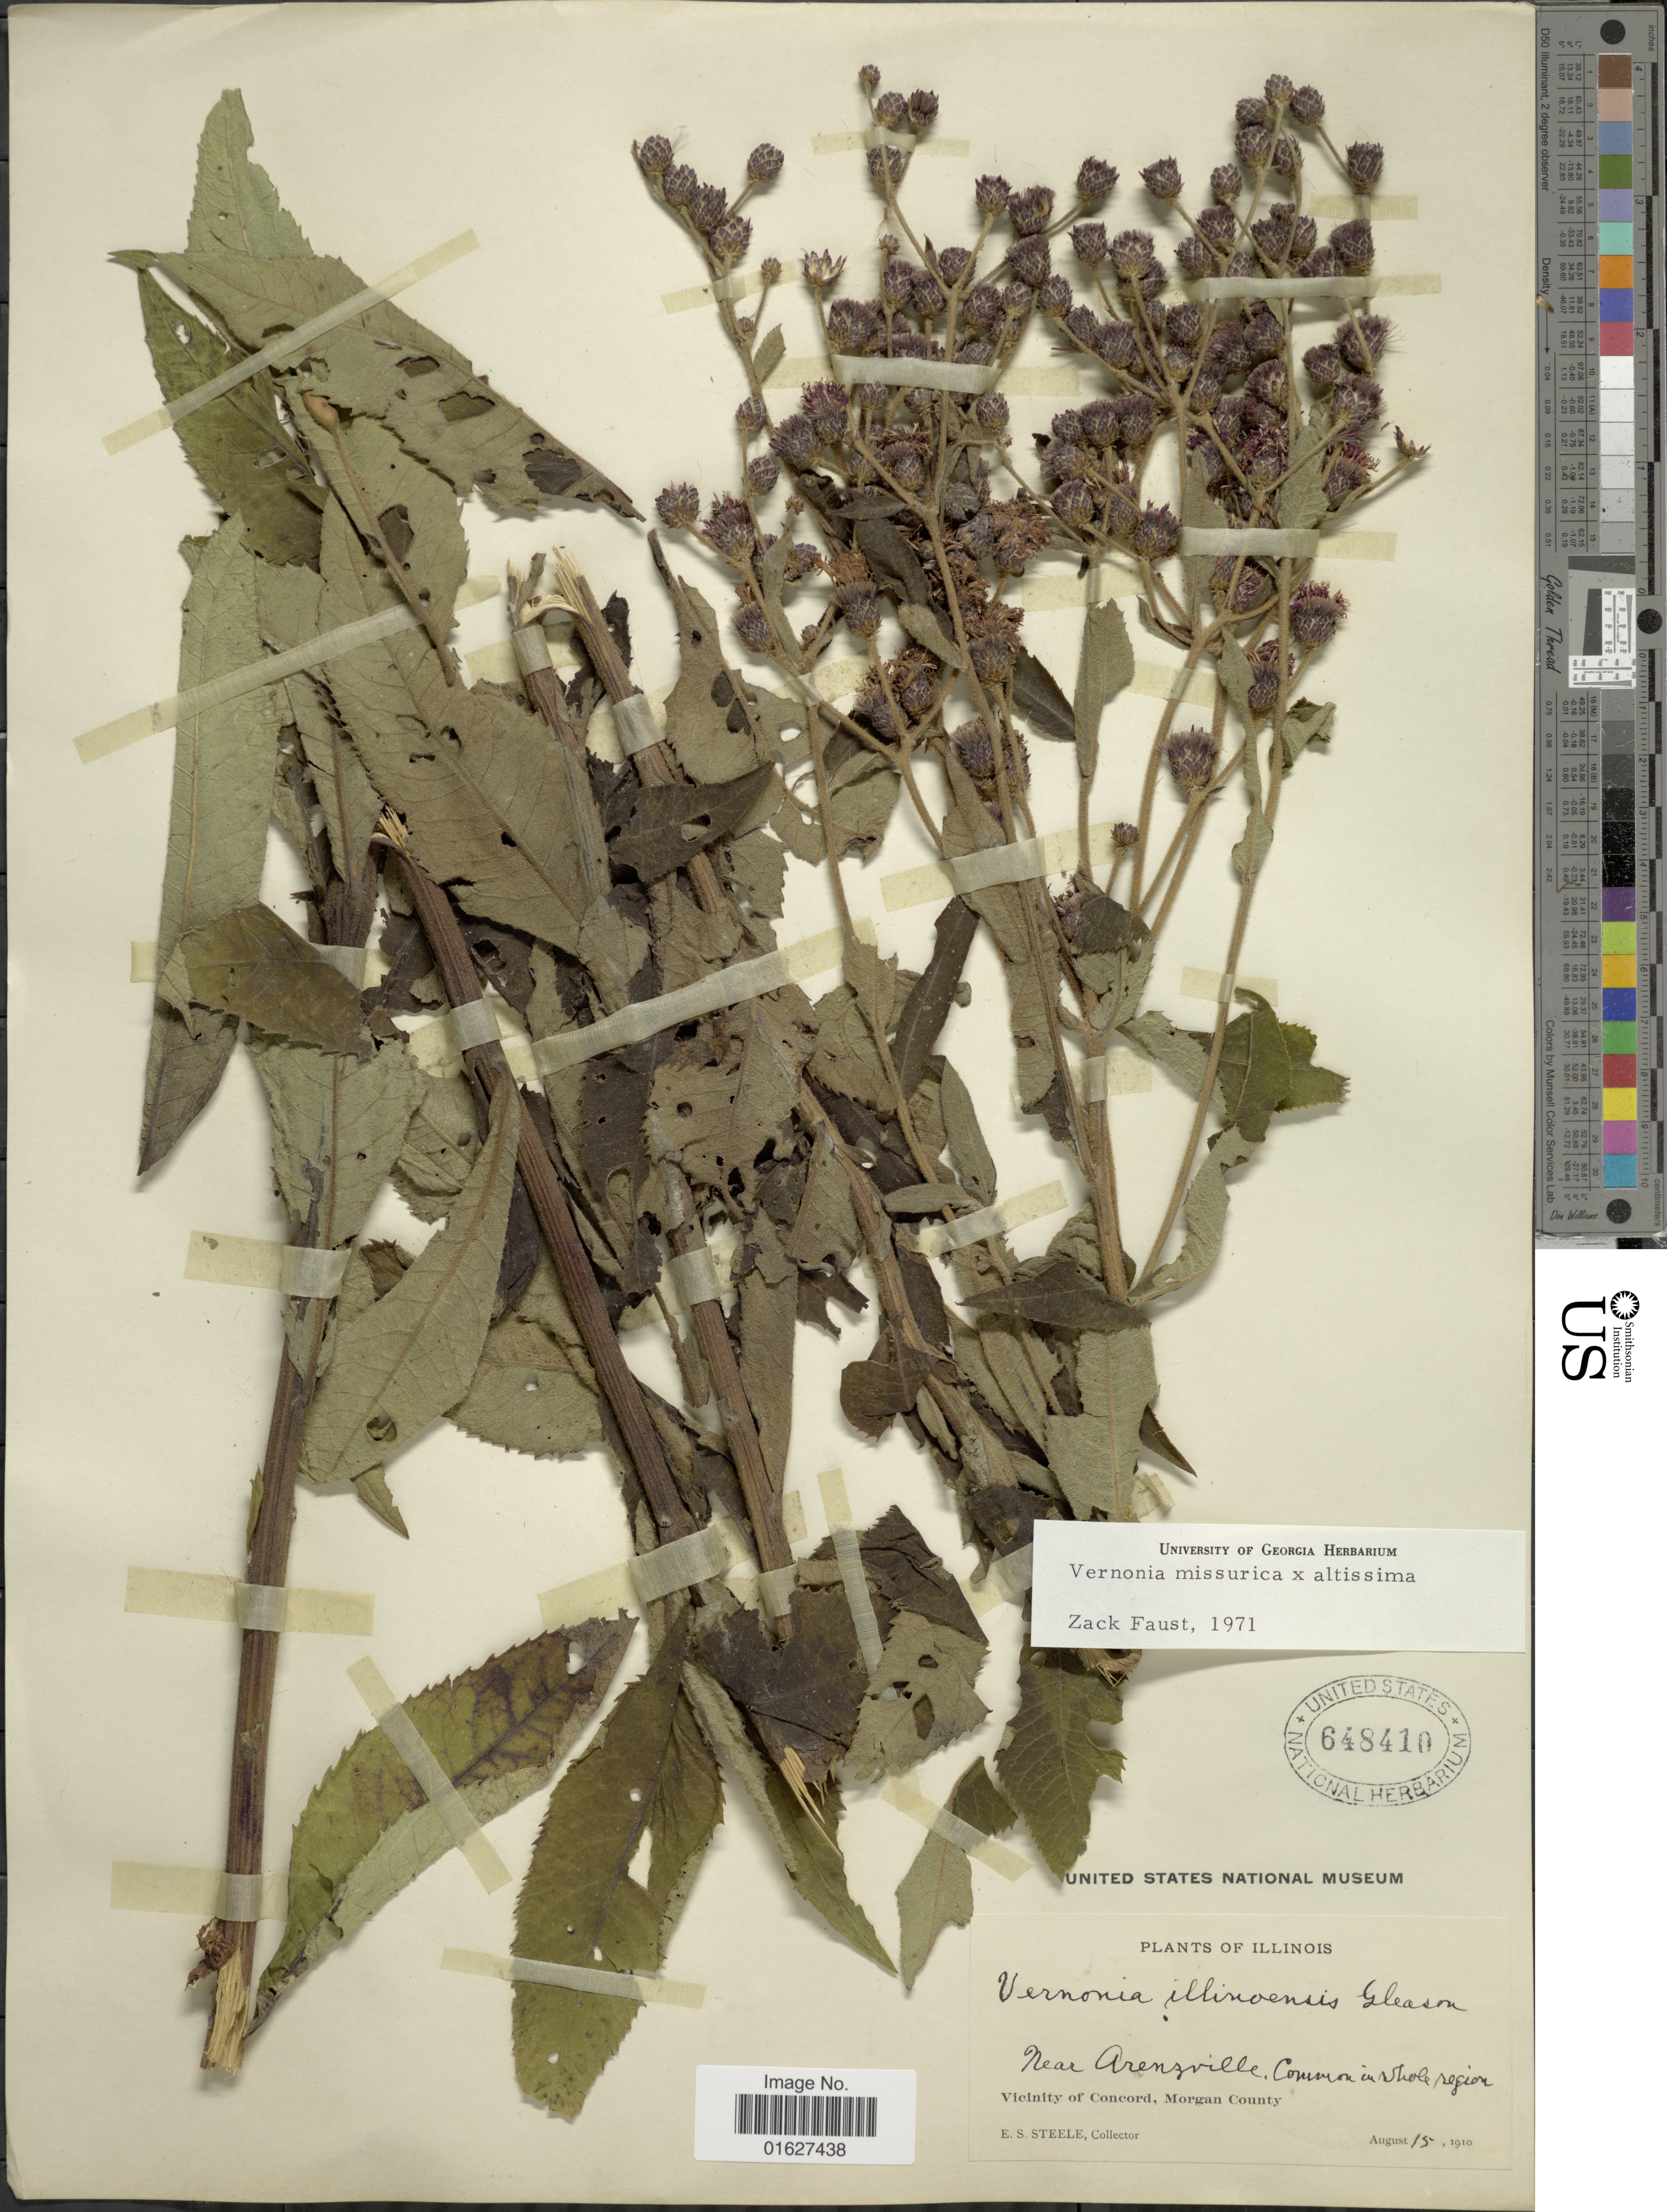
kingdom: Plantae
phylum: Tracheophyta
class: Magnoliopsida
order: Asterales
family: Asteraceae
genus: Vernonia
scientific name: Vernonia missurica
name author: Raf.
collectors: E. Steele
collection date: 1910-08-15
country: United States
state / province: Illinois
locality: Near Arensville. Vicinity of Concord, Morgan County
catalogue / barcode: US 848410